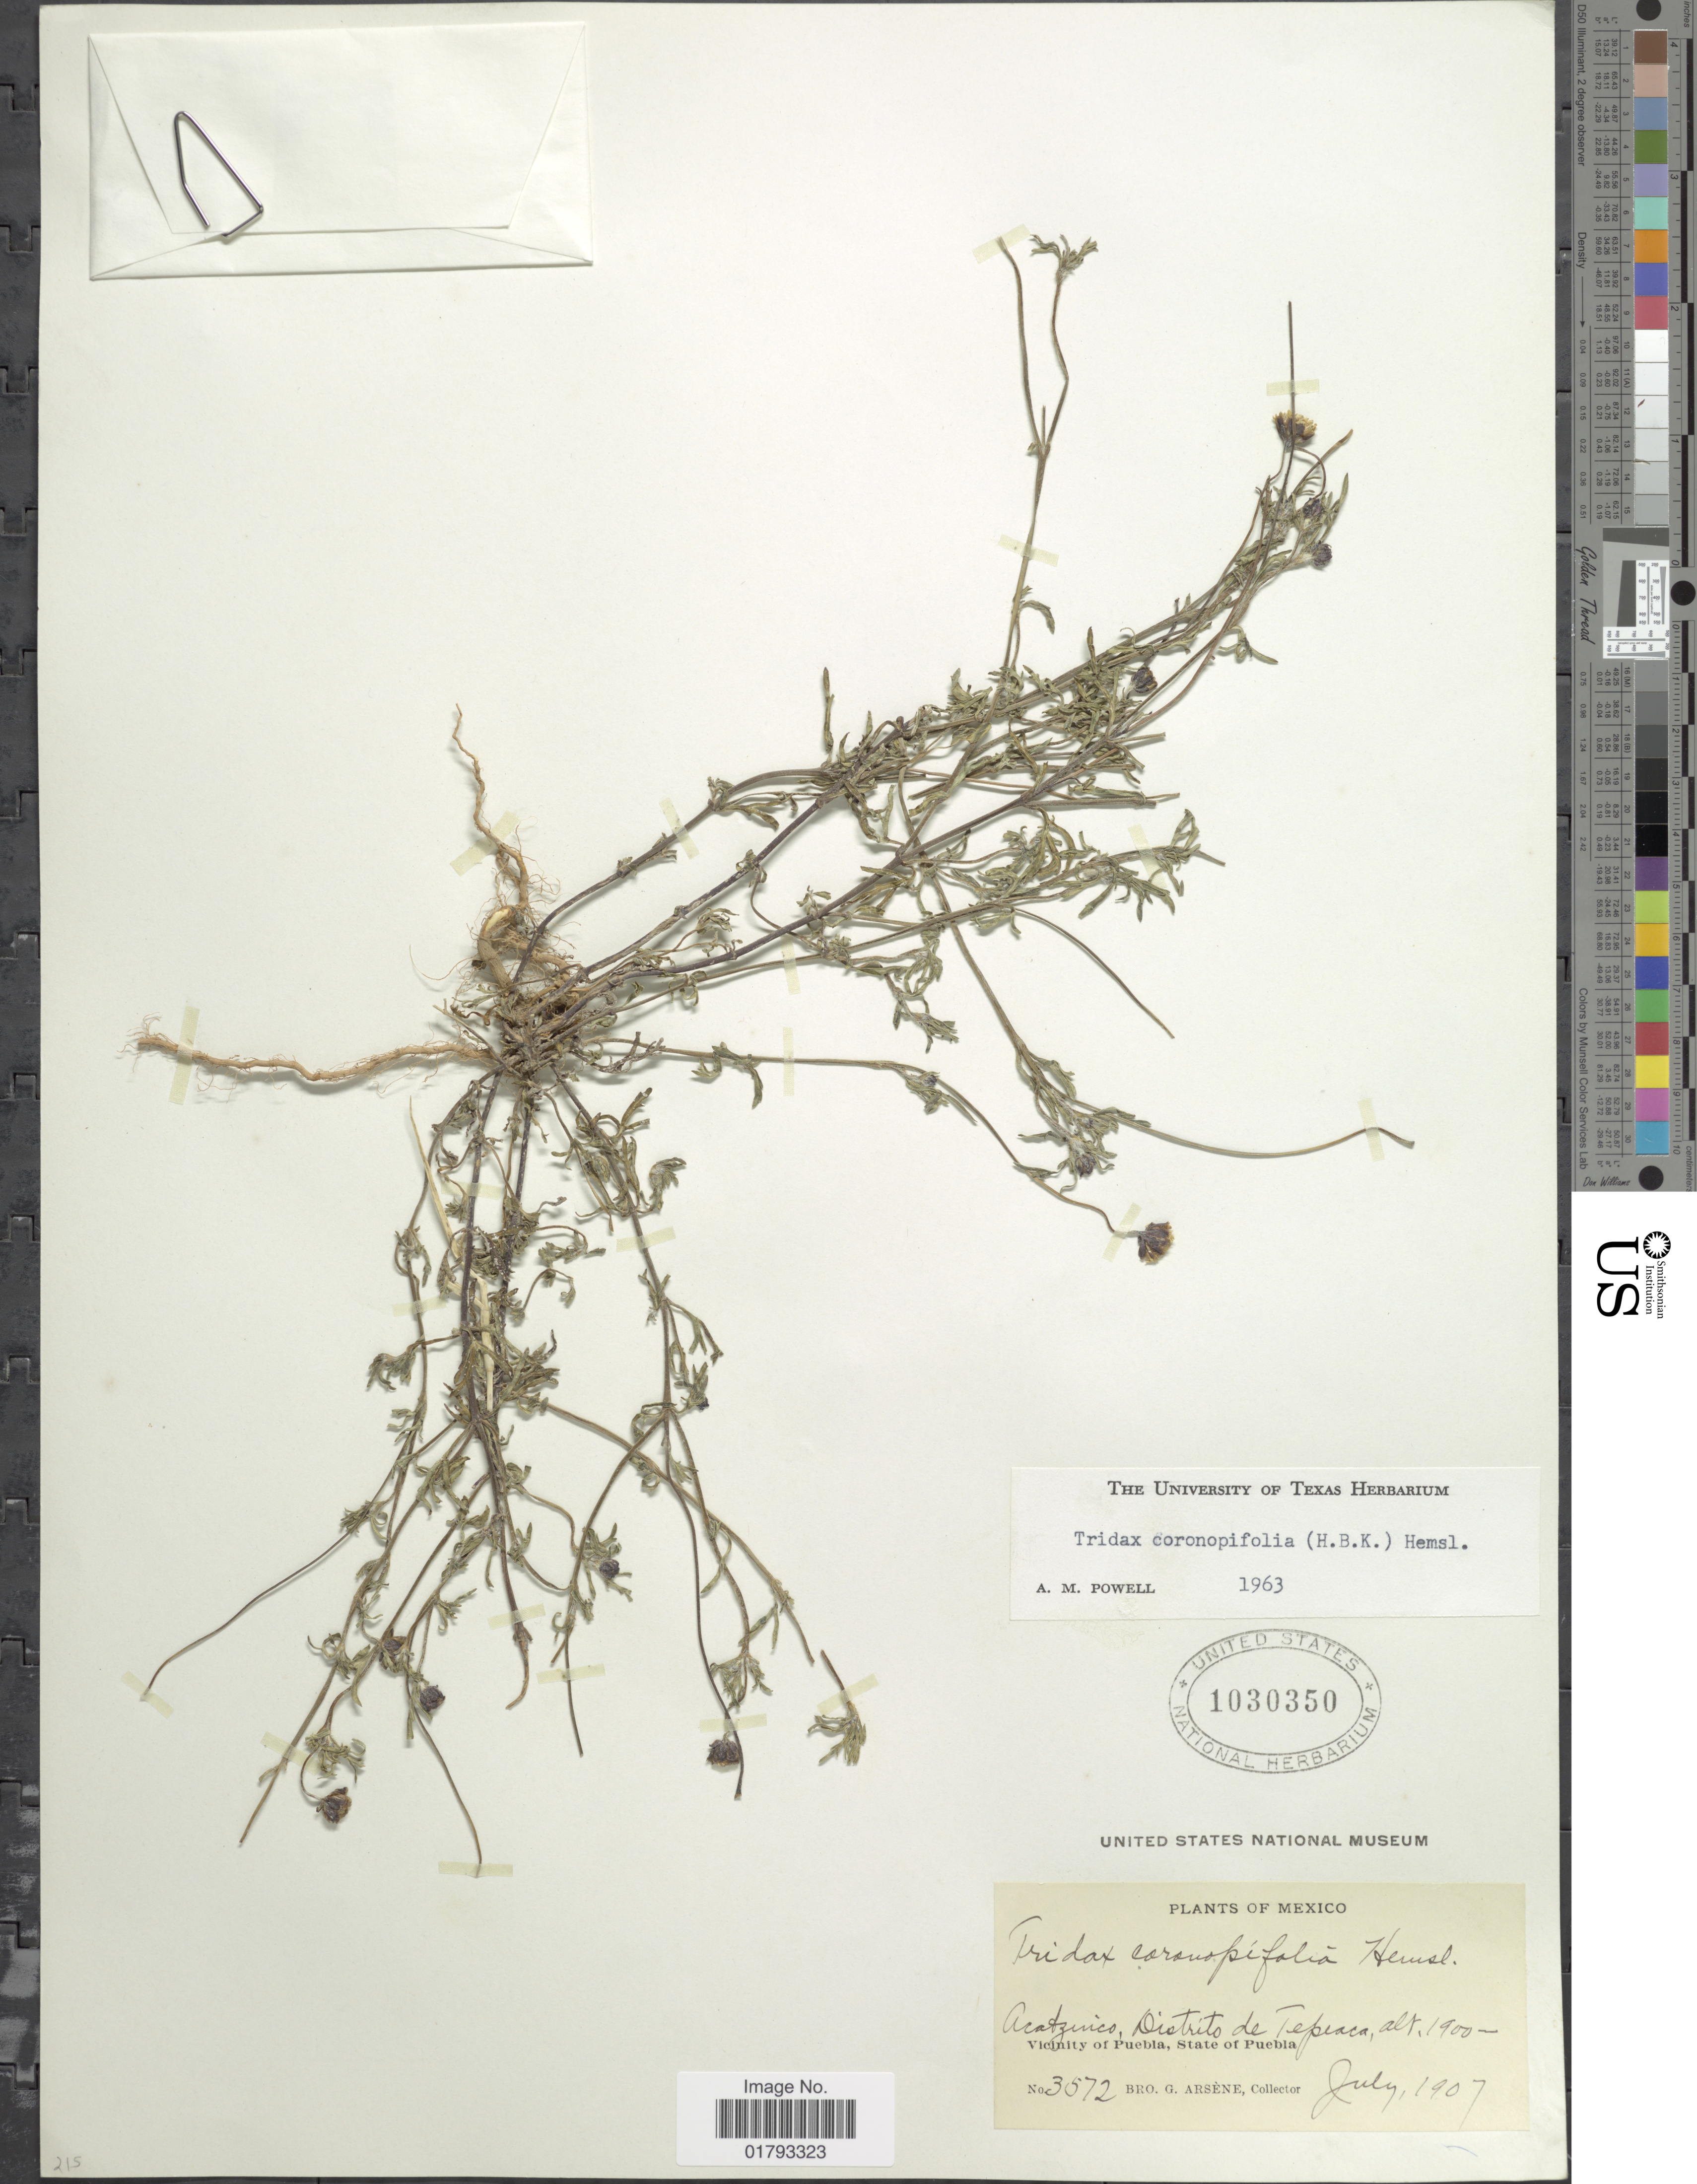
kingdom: Plantae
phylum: Tracheophyta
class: Magnoliopsida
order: Asterales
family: Asteraceae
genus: Tridax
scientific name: Tridax coronopifolia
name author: (Kunth) Hemsl.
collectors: Bro. G. Arsène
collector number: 3572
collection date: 1907-07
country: Mexico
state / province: Puebla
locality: Acatinco, Distrito de Tepeaca, Vicinity of Puebla. State of Puebla.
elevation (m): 1900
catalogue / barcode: US 1030350